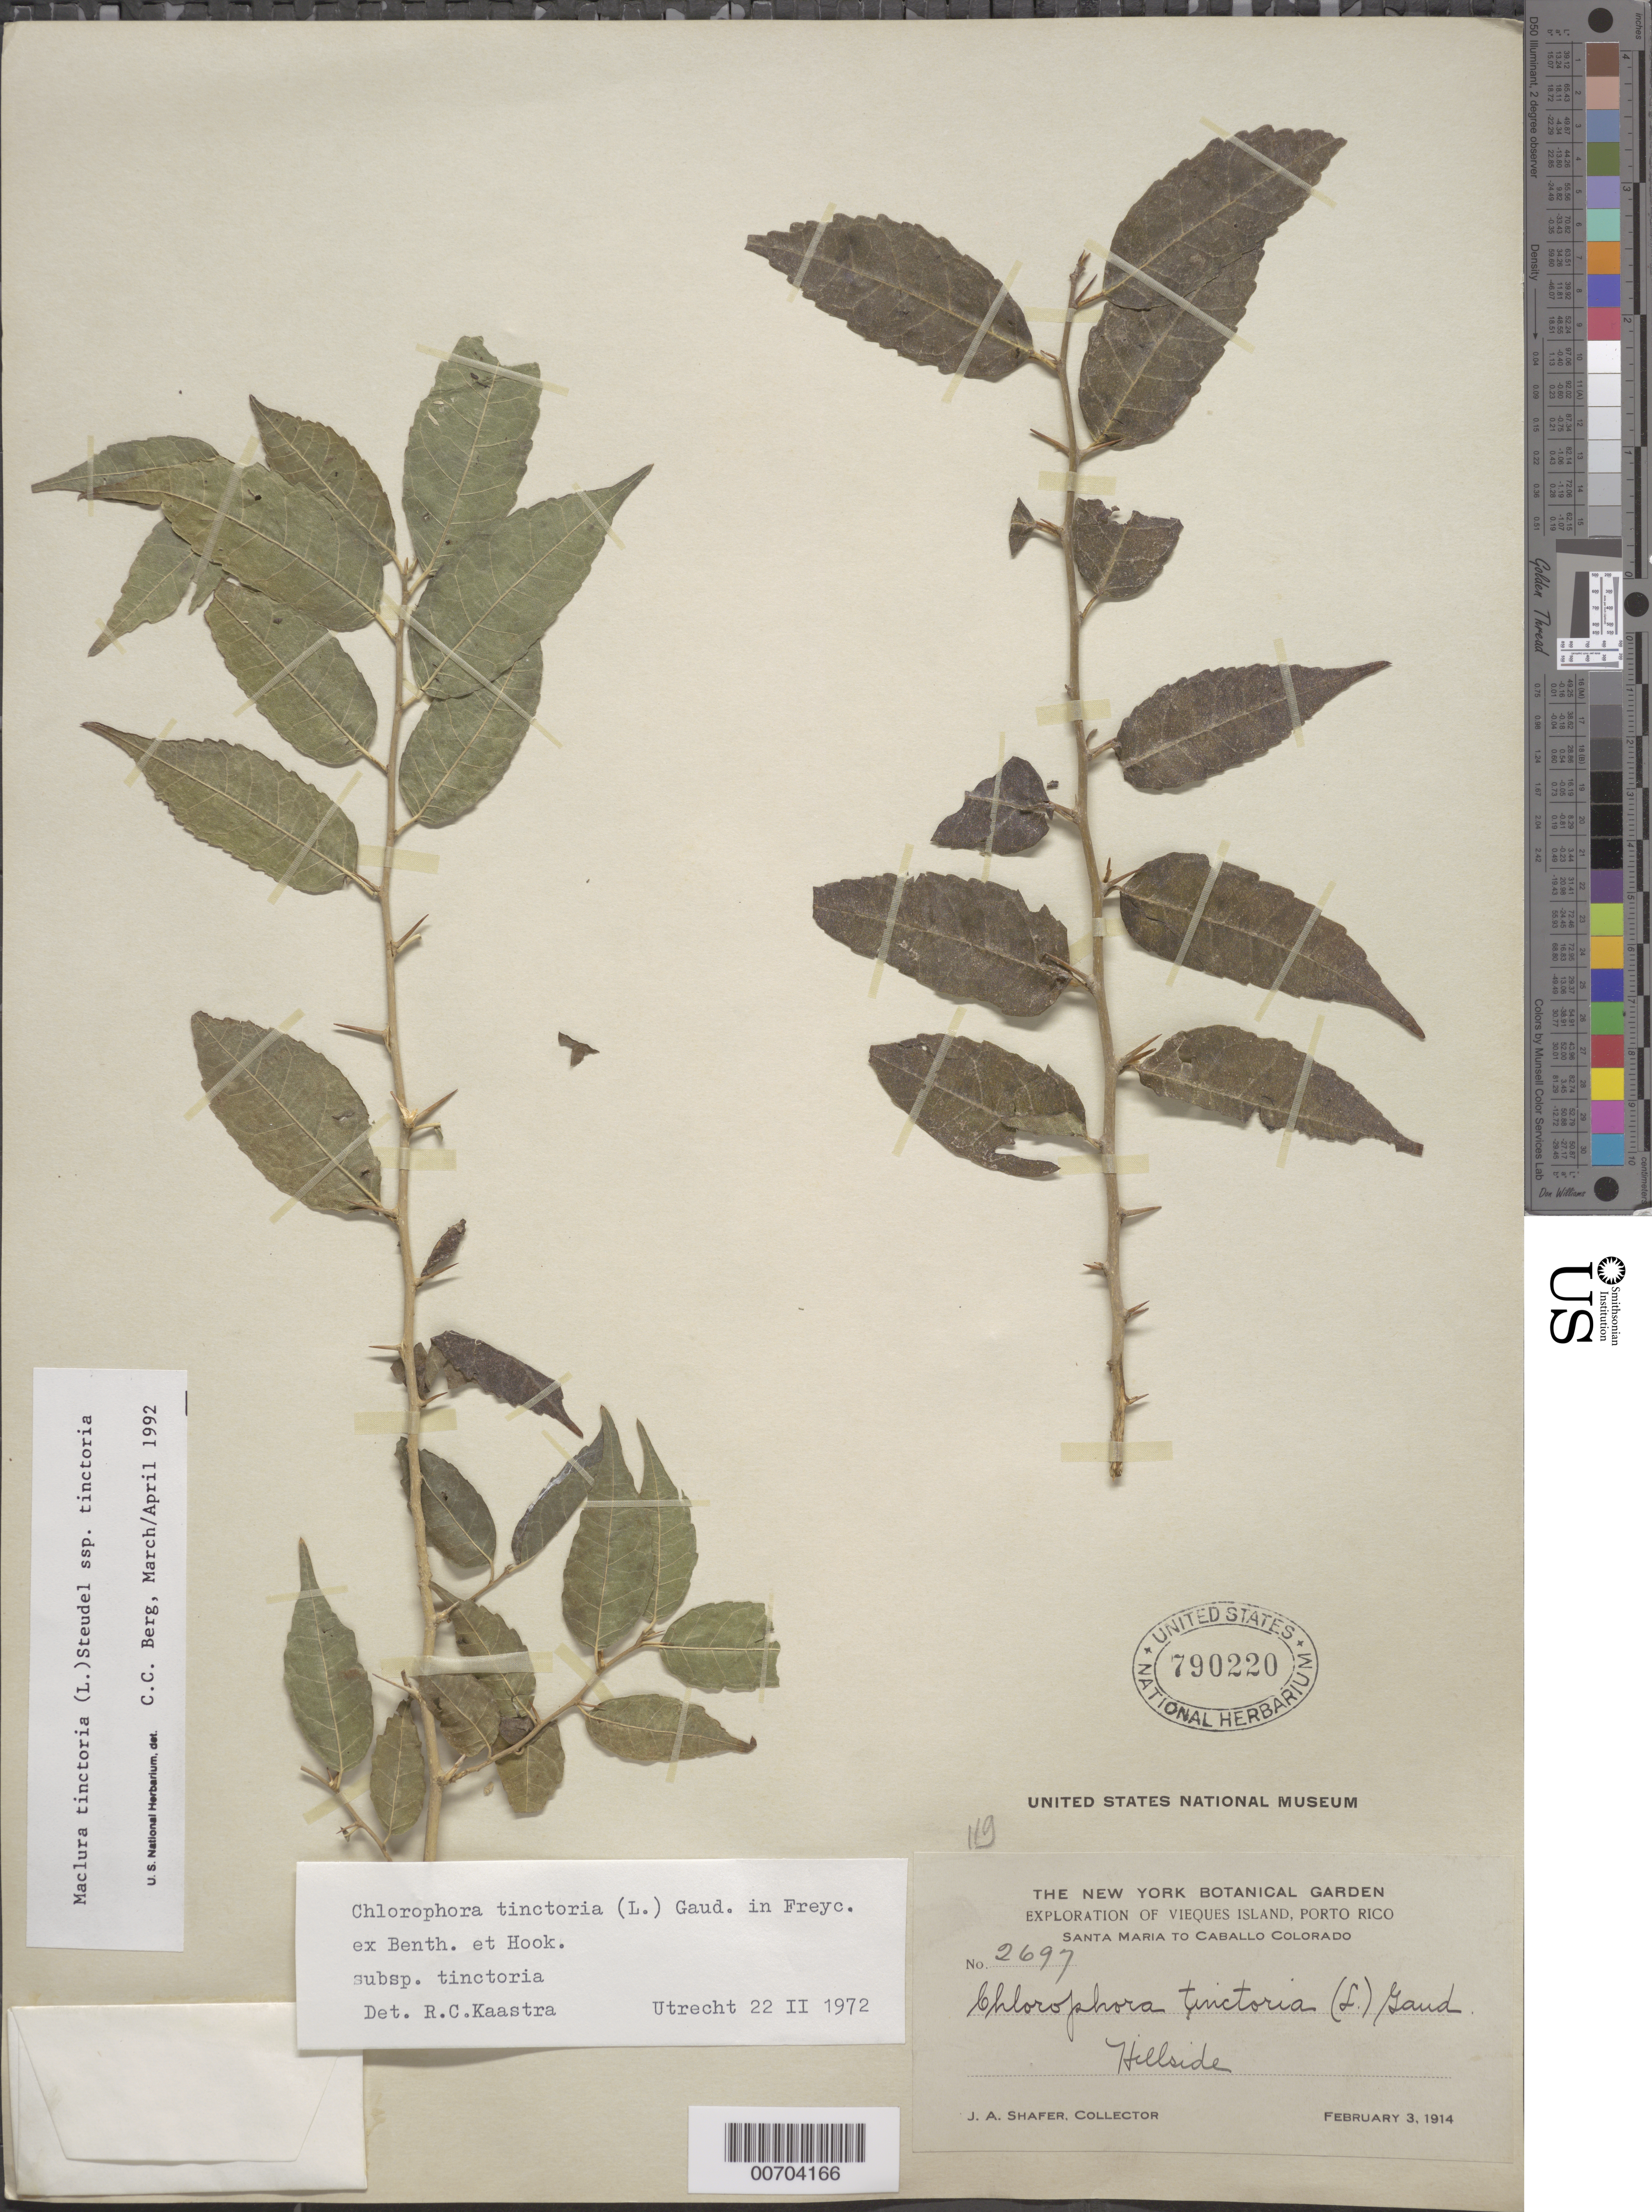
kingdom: Plantae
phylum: Tracheophyta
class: Magnoliopsida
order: Rosales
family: Moraceae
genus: Maclura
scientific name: Maclura tinctoria subsp. tinctoria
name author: (L.) D. Don ex Steud.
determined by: Berg, C. C.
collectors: J. A. Shafer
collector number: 2697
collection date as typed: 03 Feb 1914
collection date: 1914-02-03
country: Puerto Rico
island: Vieques Island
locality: Santa Maria to Caballo Colorado.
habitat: Hillside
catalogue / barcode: US 790220